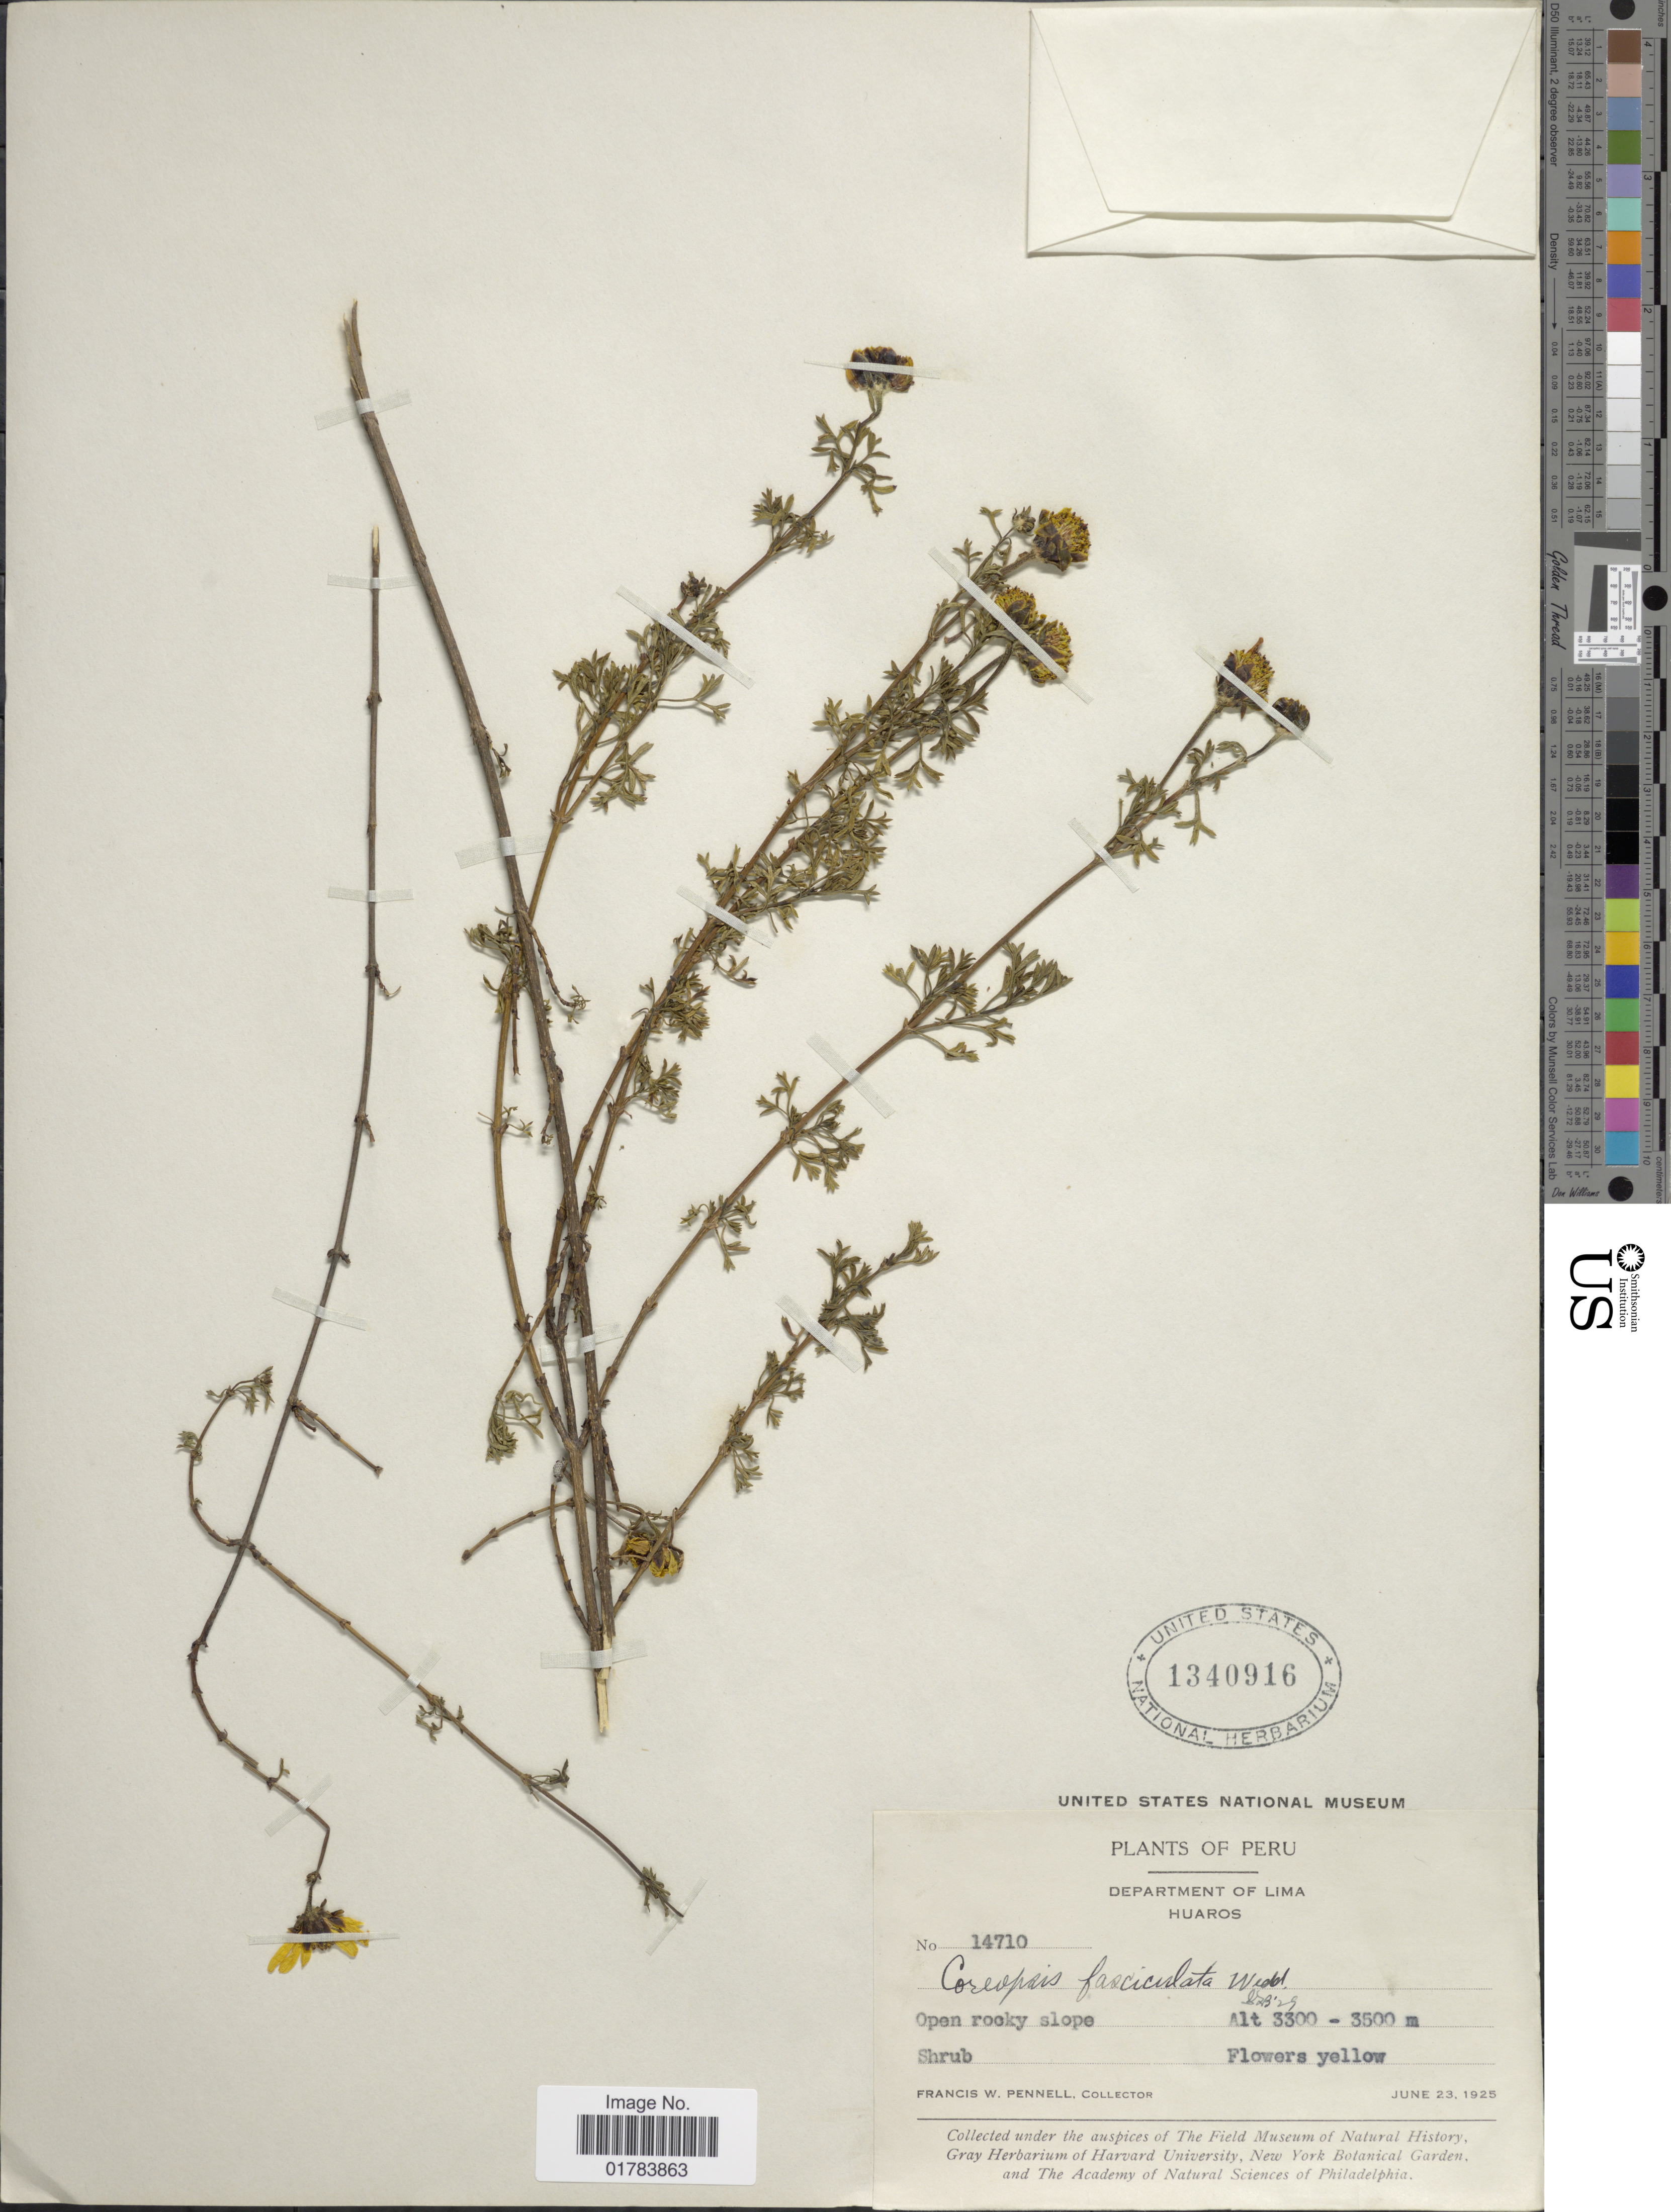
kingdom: Plantae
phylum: Tracheophyta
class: Magnoliopsida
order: Asterales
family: Asteraceae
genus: Coreopsis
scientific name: Coreopsis fasciculata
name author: Wedd.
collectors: F. W. Pennell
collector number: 14710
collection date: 1925-06-23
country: Peru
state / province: Lima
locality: Huaros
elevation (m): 3300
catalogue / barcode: US 1340916